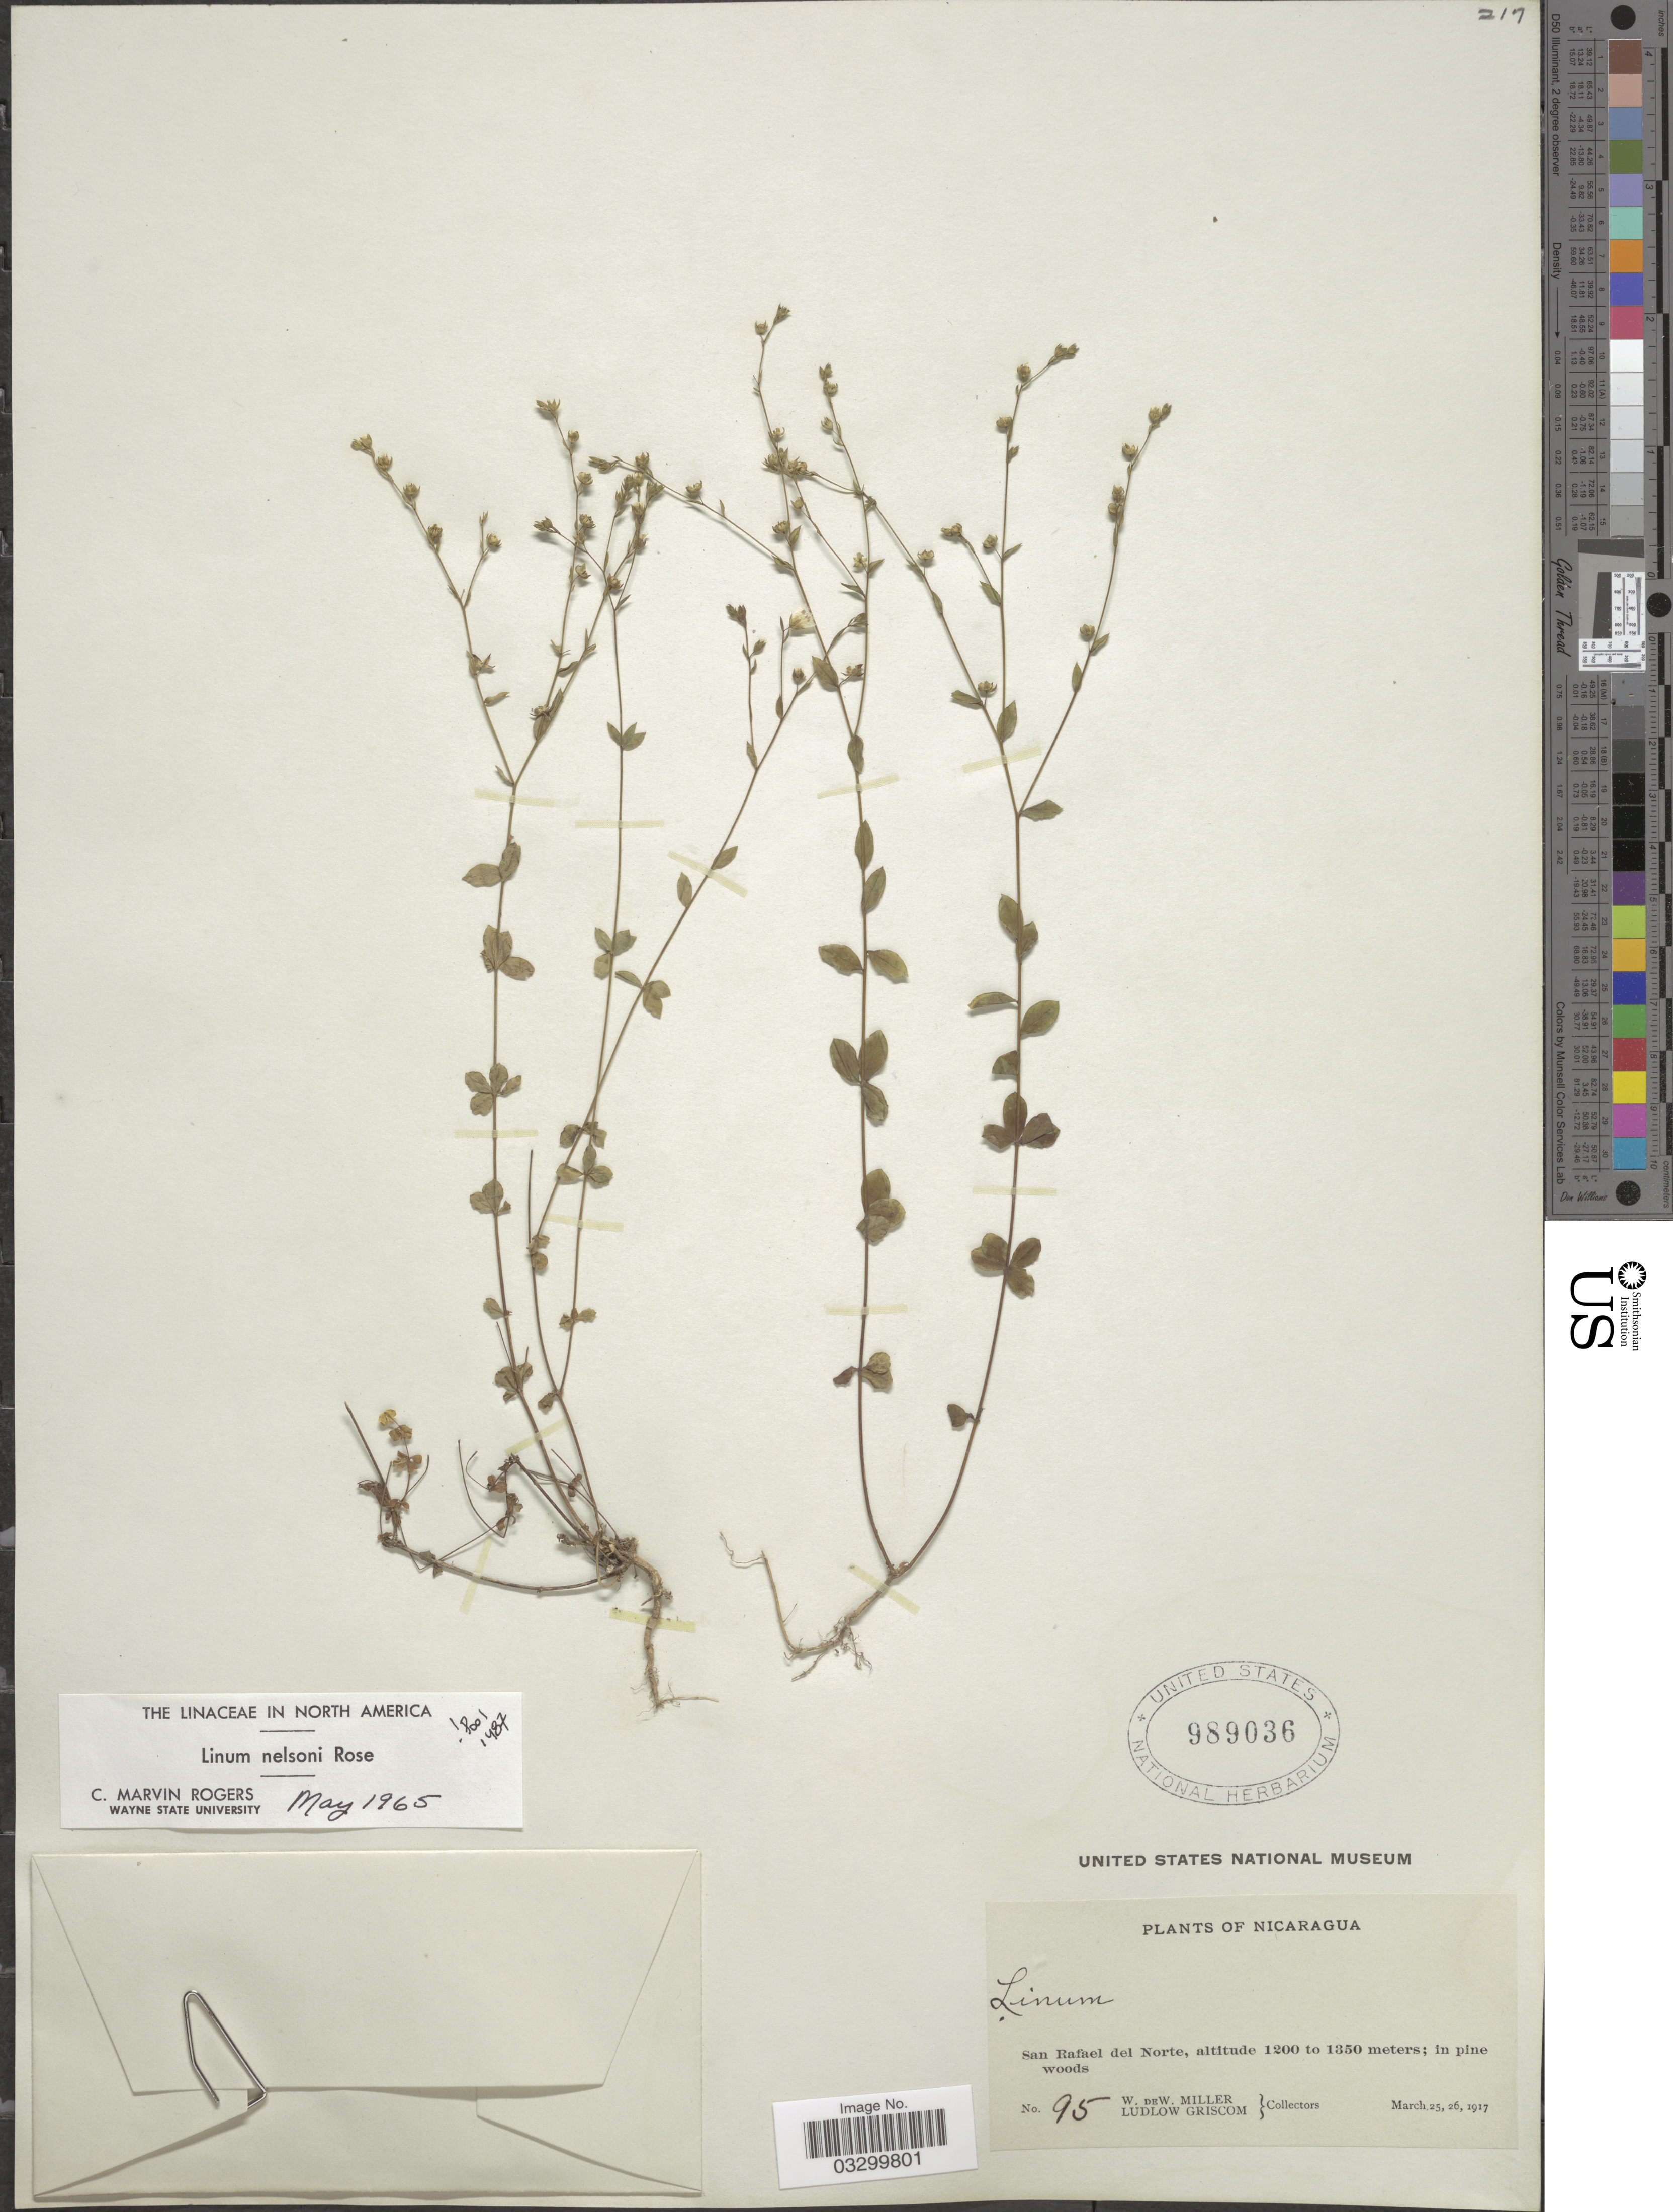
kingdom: Plantae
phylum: Tracheophyta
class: Magnoliopsida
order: Malpighiales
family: Linaceae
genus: Linum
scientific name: Linum nelsonii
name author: Rose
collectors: W. Miller & L. Griscom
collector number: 95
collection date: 1917-03-25/1917-03-26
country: Nicaragua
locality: San Rafael del Norte.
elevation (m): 1200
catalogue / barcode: US 989036